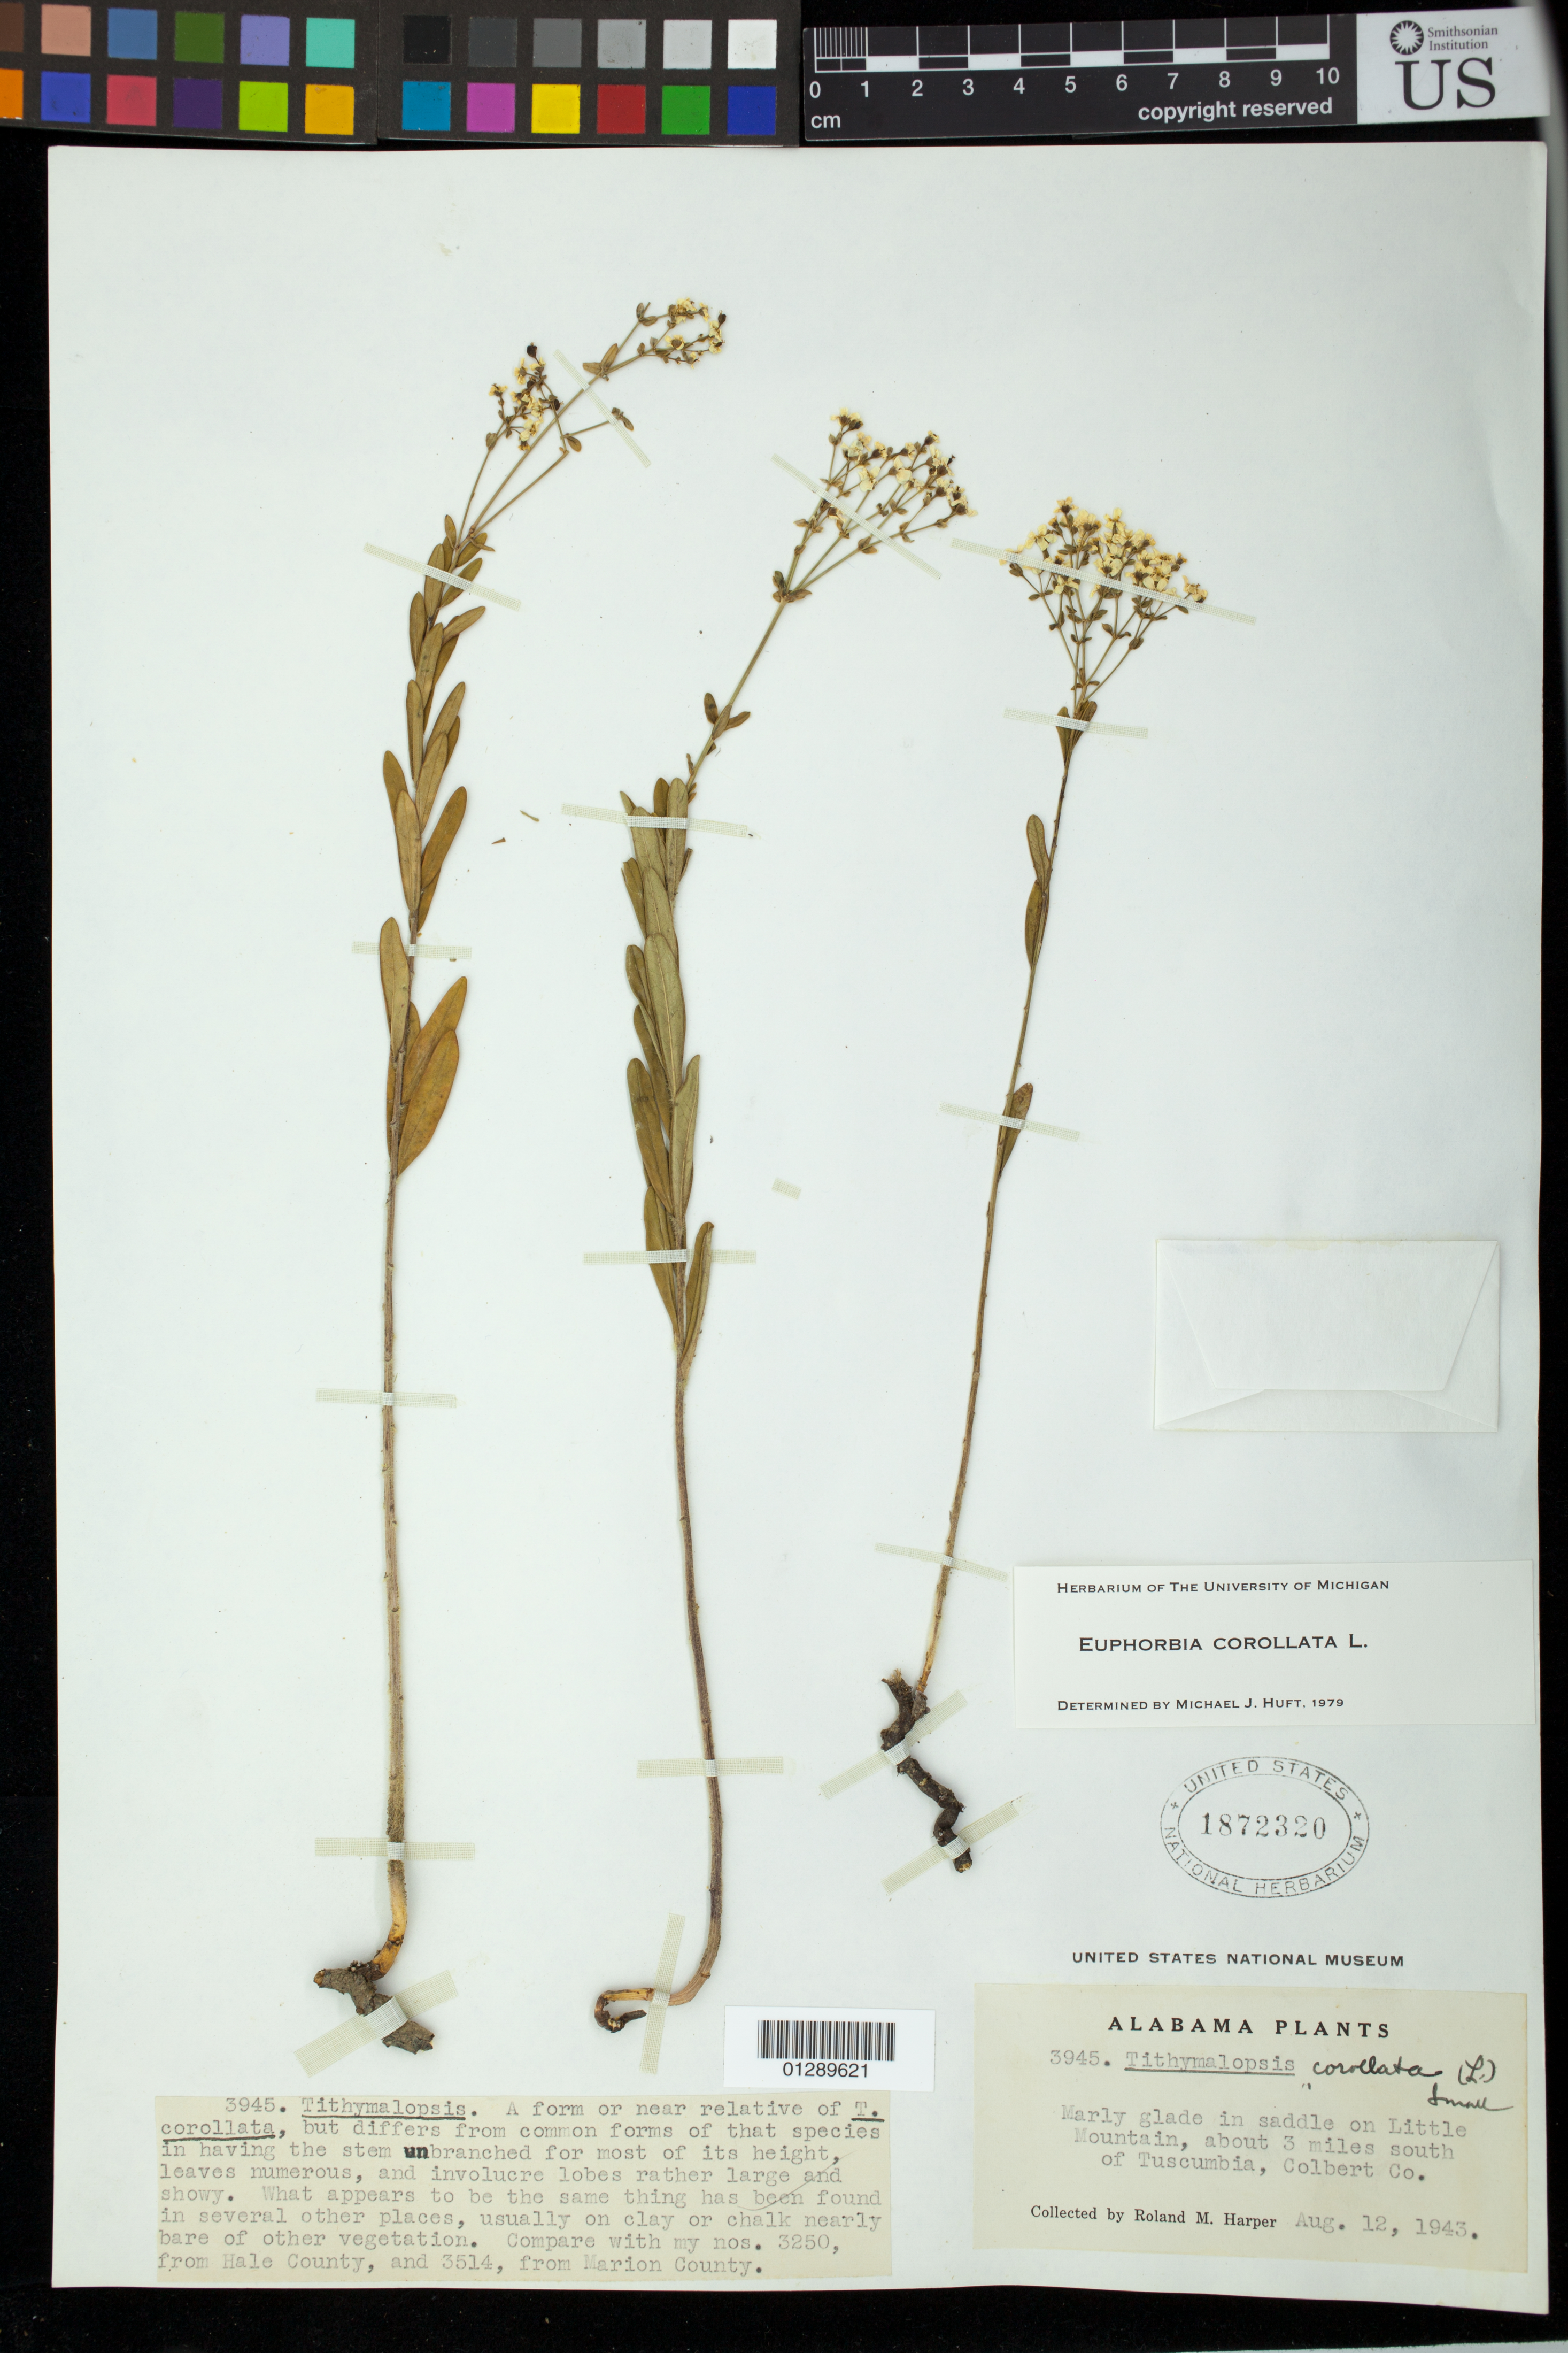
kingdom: Plantae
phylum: Tracheophyta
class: Magnoliopsida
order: Malpighiales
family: Euphorbiaceae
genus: Euphorbia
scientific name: Euphorbia corollata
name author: L.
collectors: R. M. Harper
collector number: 3945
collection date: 1943-08-12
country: United States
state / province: Alabama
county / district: Colbert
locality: Little Mountain, about 3 miles south of Tuscumbia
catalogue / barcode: US 1872320